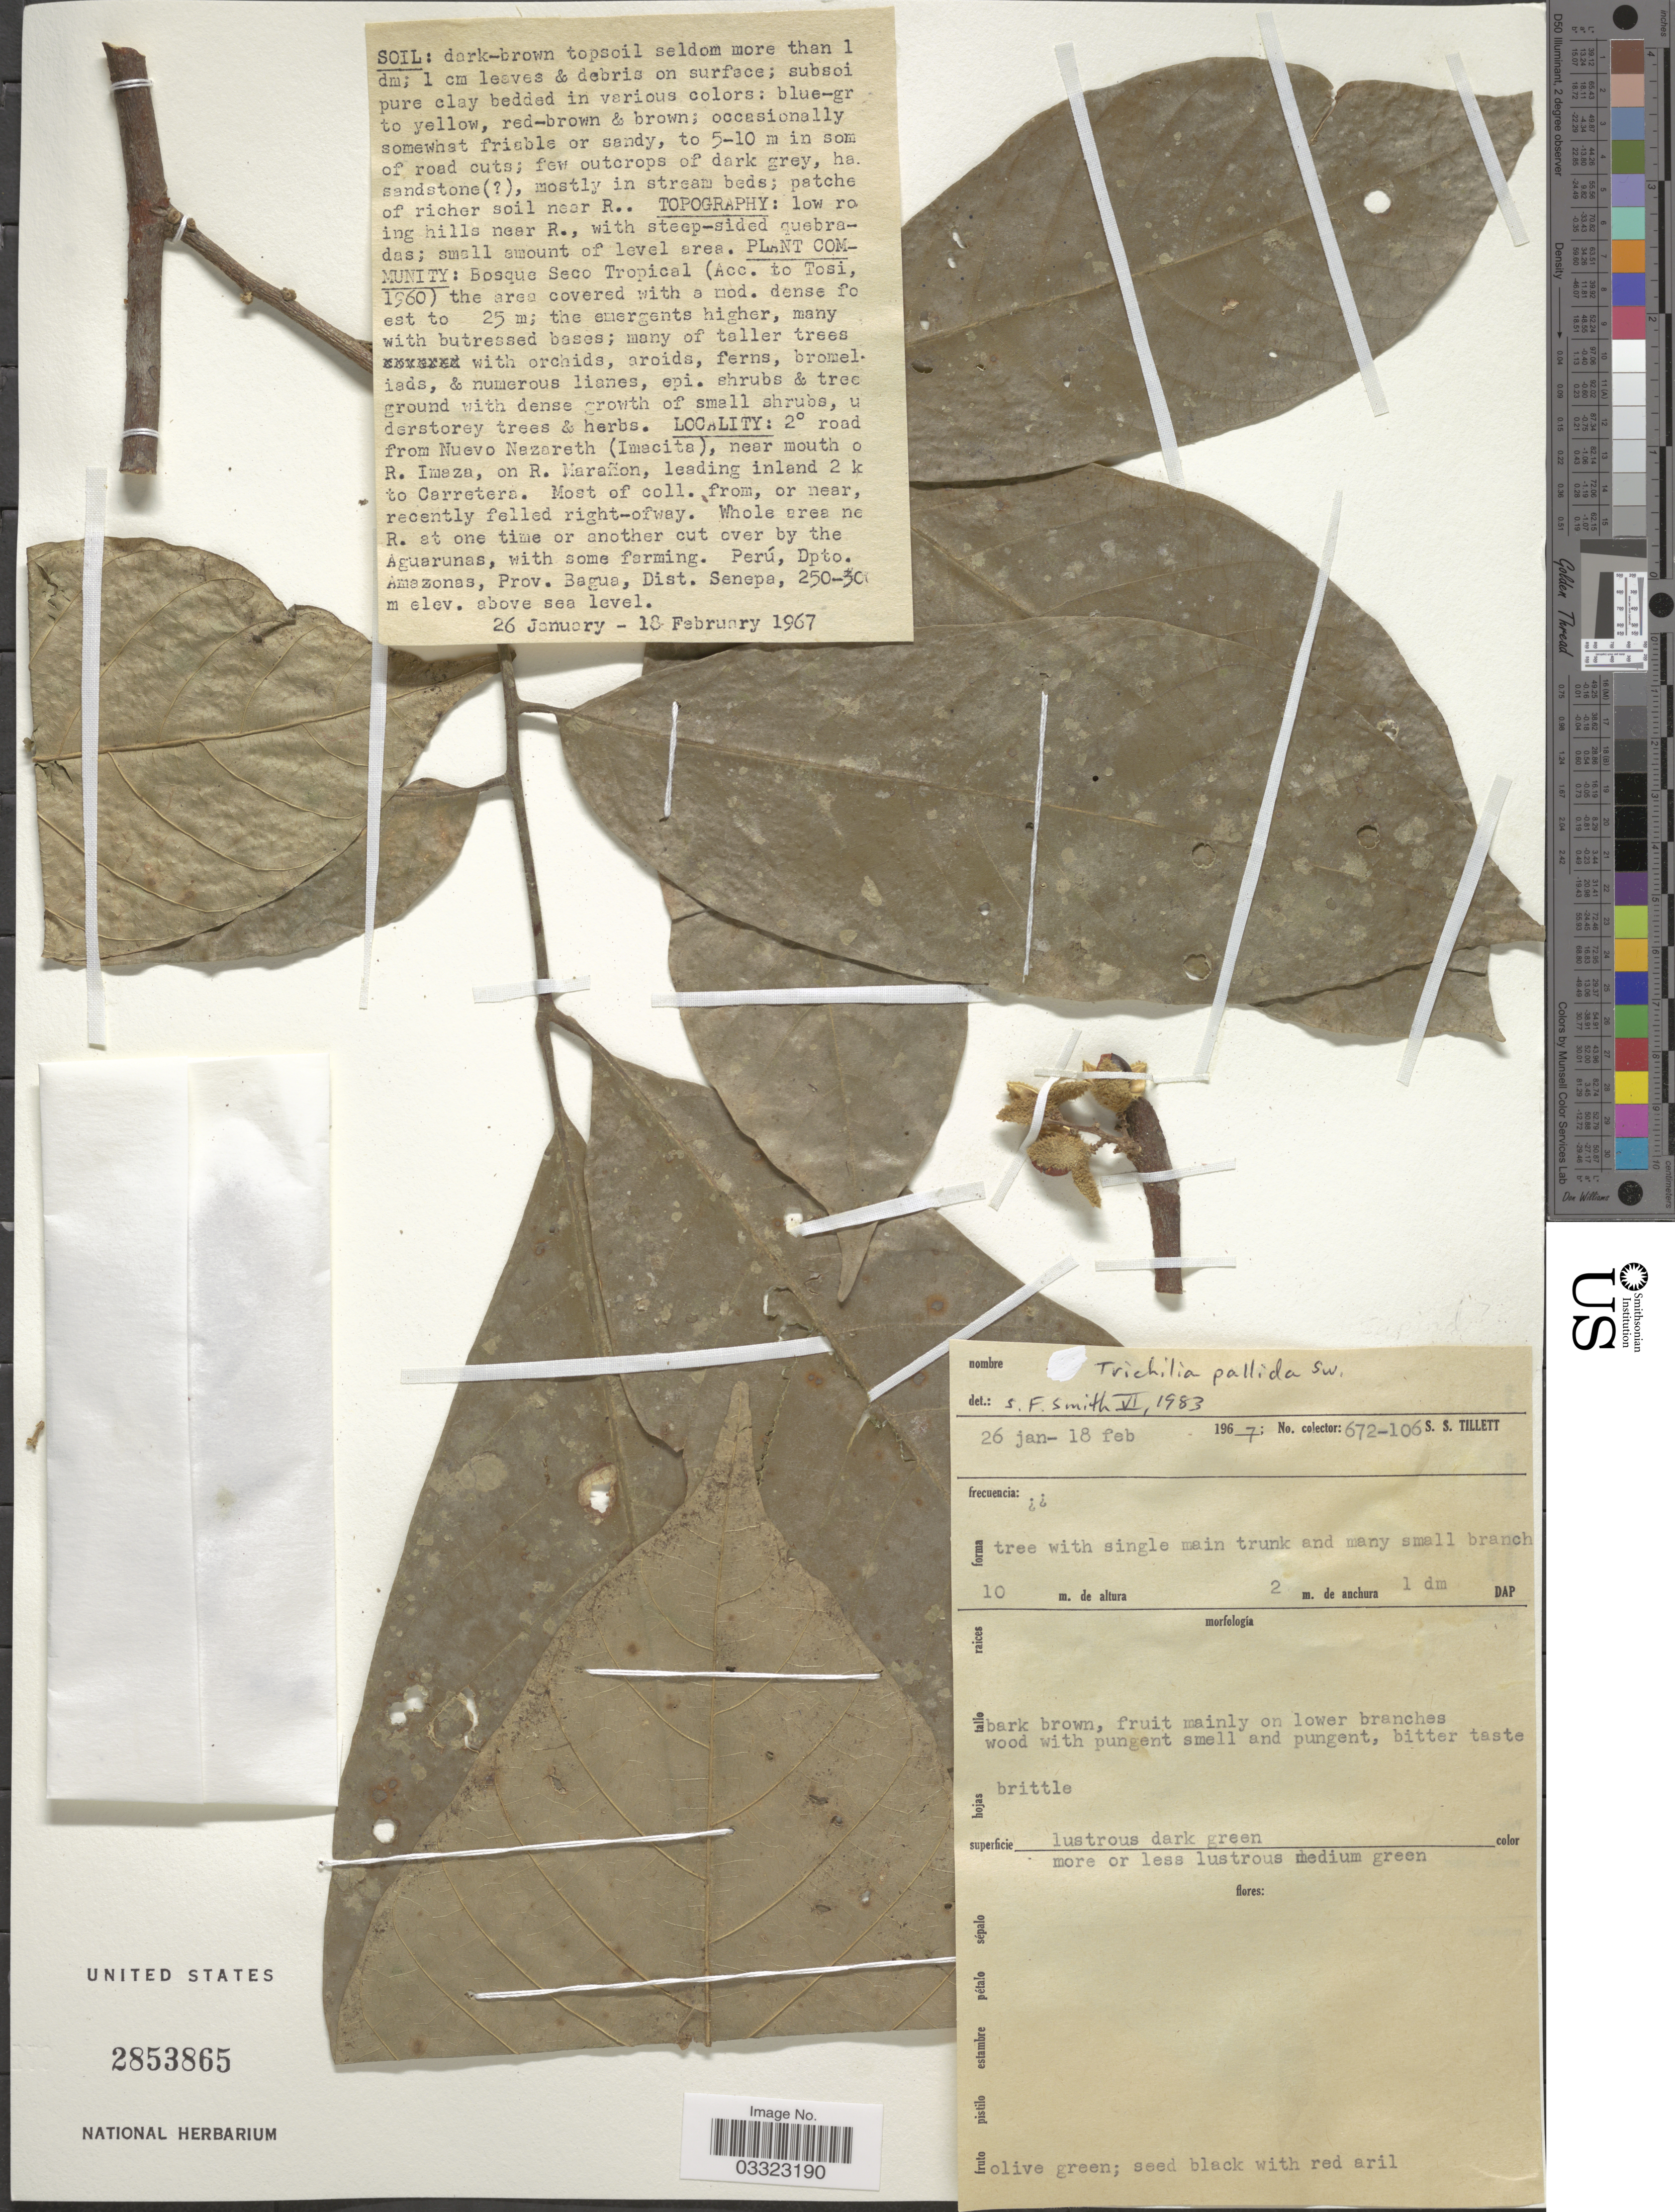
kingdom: Plantae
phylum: Tracheophyta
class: Magnoliopsida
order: Sapindales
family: Meliaceae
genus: Trichilia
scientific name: Trichilia pallida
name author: Sw.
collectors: S. S. Tillett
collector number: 672-106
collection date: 1967-01-26/1967-02-18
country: Peru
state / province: Amazonas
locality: Dpto. Amazonas, Prov. Bagua, Dist. Senepa.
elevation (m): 250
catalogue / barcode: US 2853865